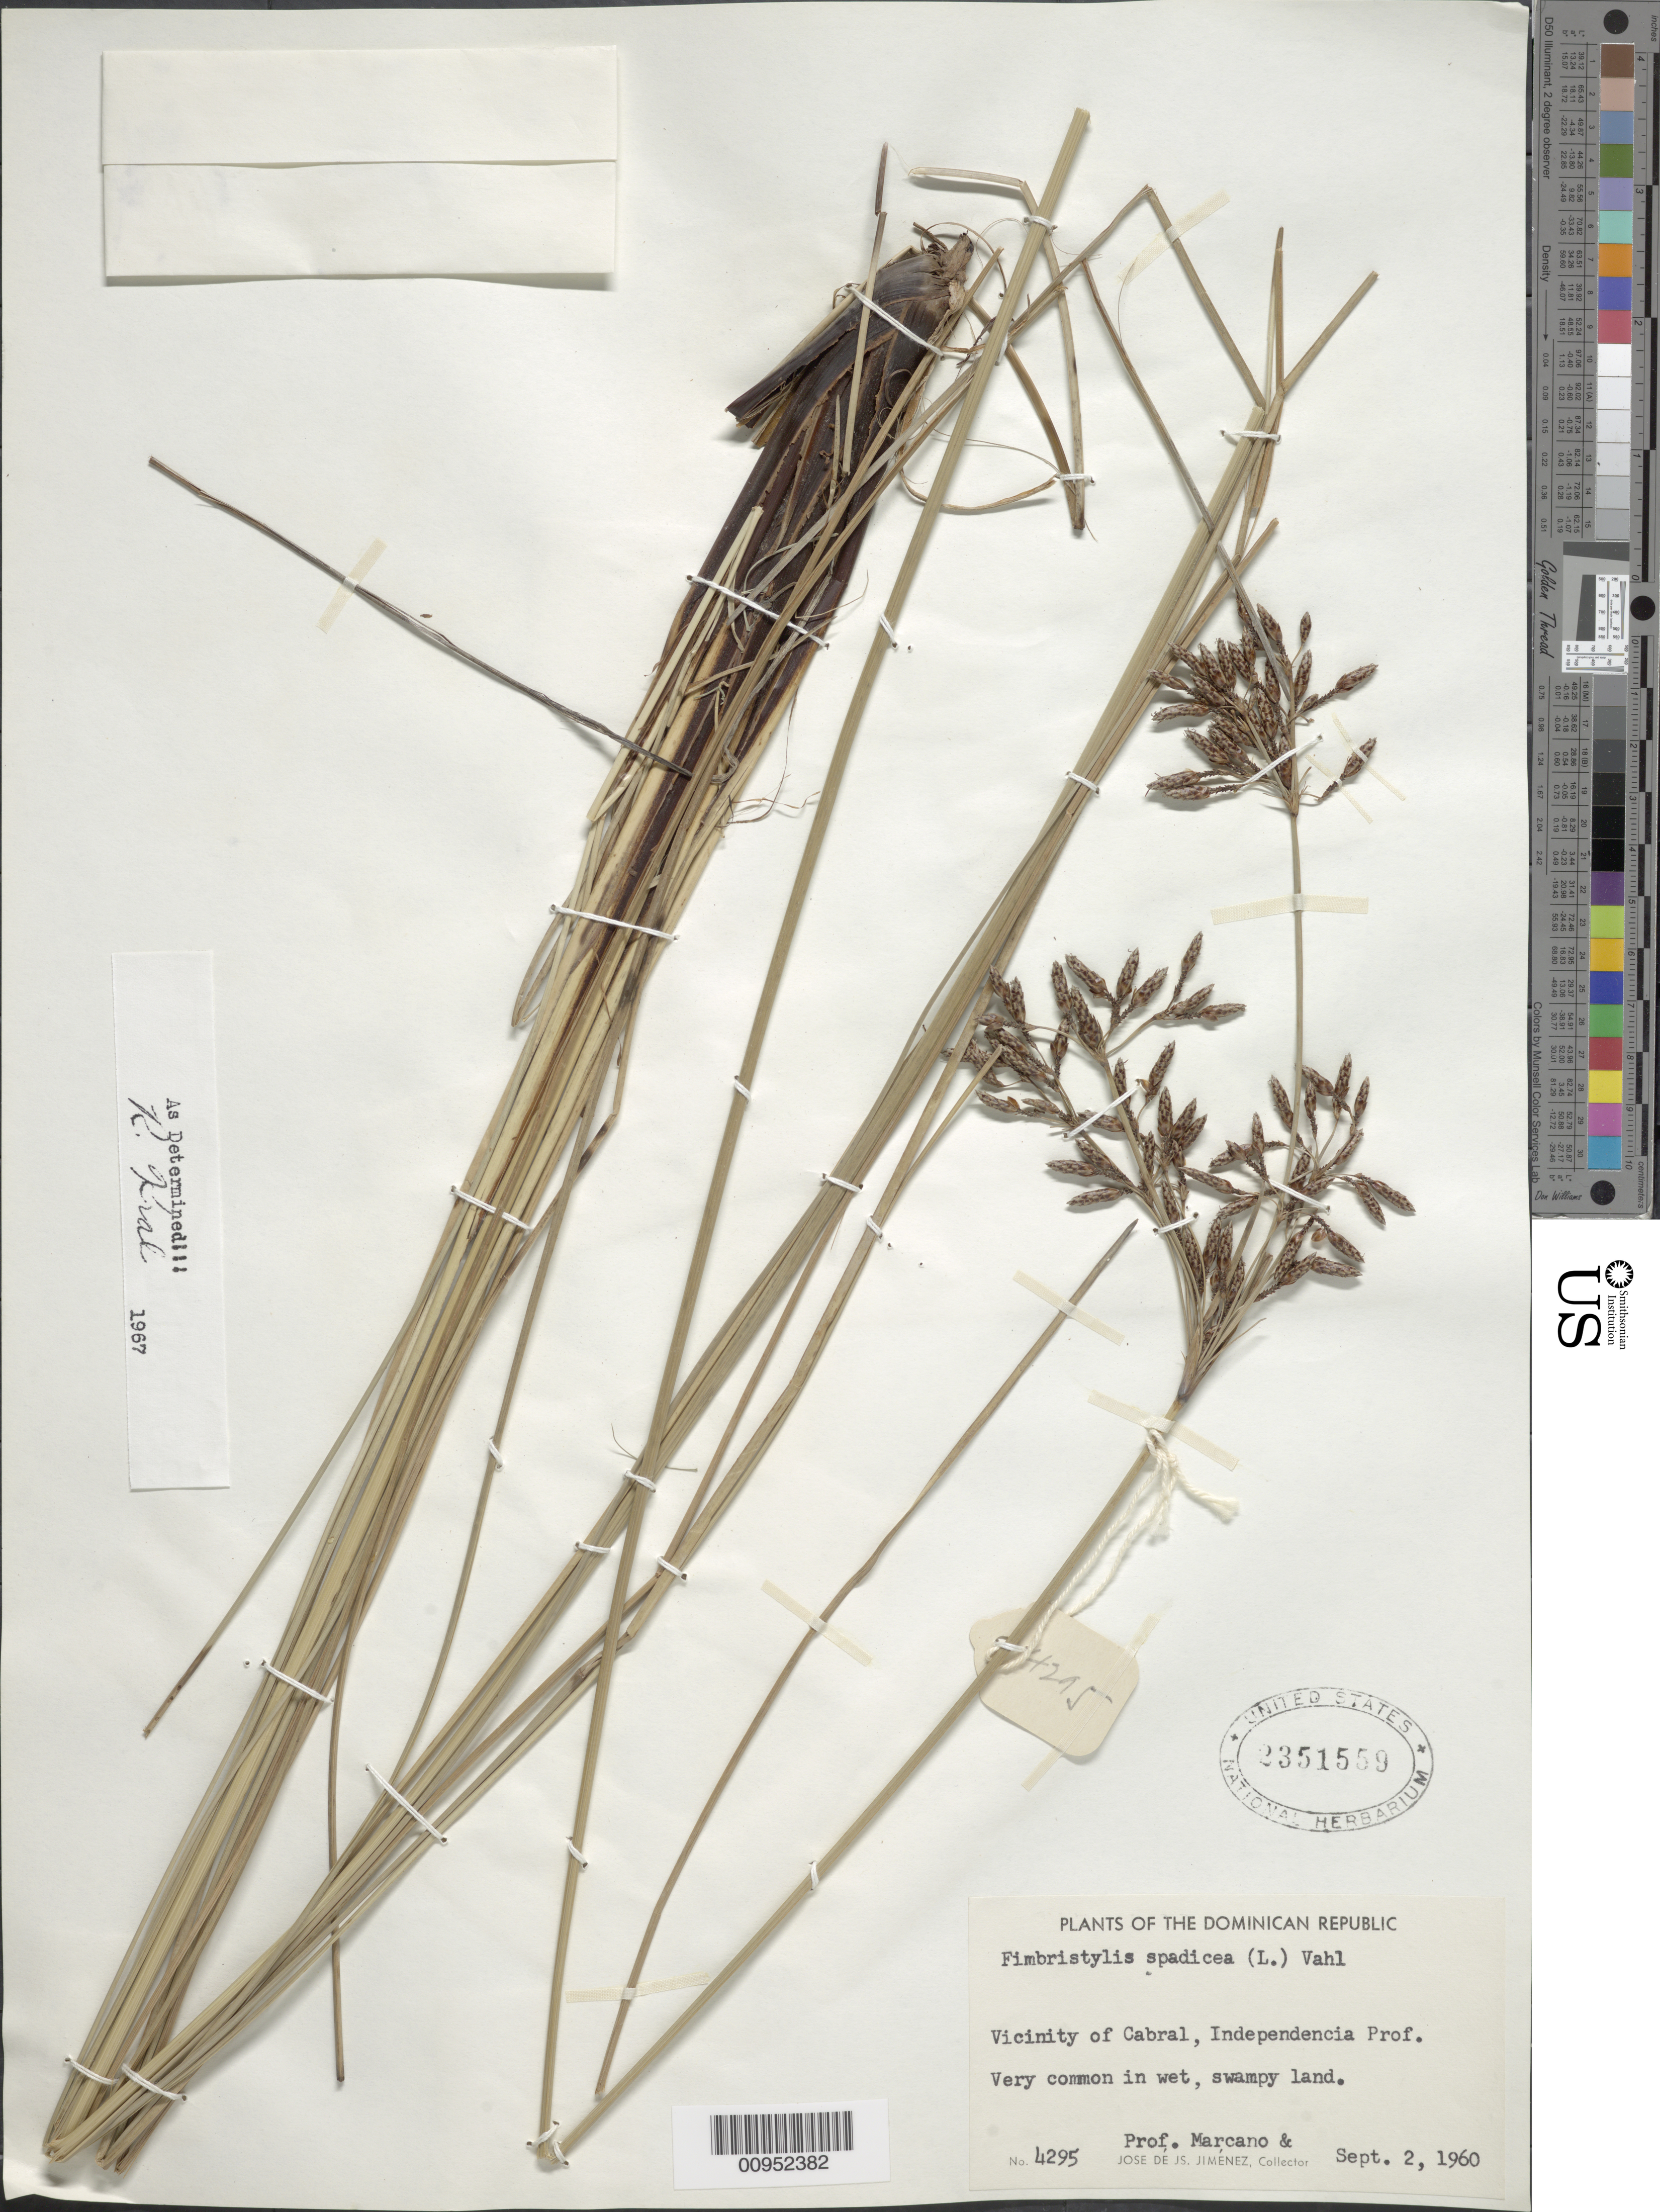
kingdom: Plantae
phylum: Tracheophyta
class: Liliopsida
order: Poales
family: Cyperaceae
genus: Fimbristylis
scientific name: Fimbristylis spadicea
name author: (L.) Vahl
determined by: Kral, Robert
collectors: J. J. Jiménez & P. Marcano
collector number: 4295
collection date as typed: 02 Sep 1960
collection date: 1960-09-02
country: Dominican Republic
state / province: Independencia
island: Hispaniola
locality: Vicinity of Cabral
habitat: In wet, swampy land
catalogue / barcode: US 2351559